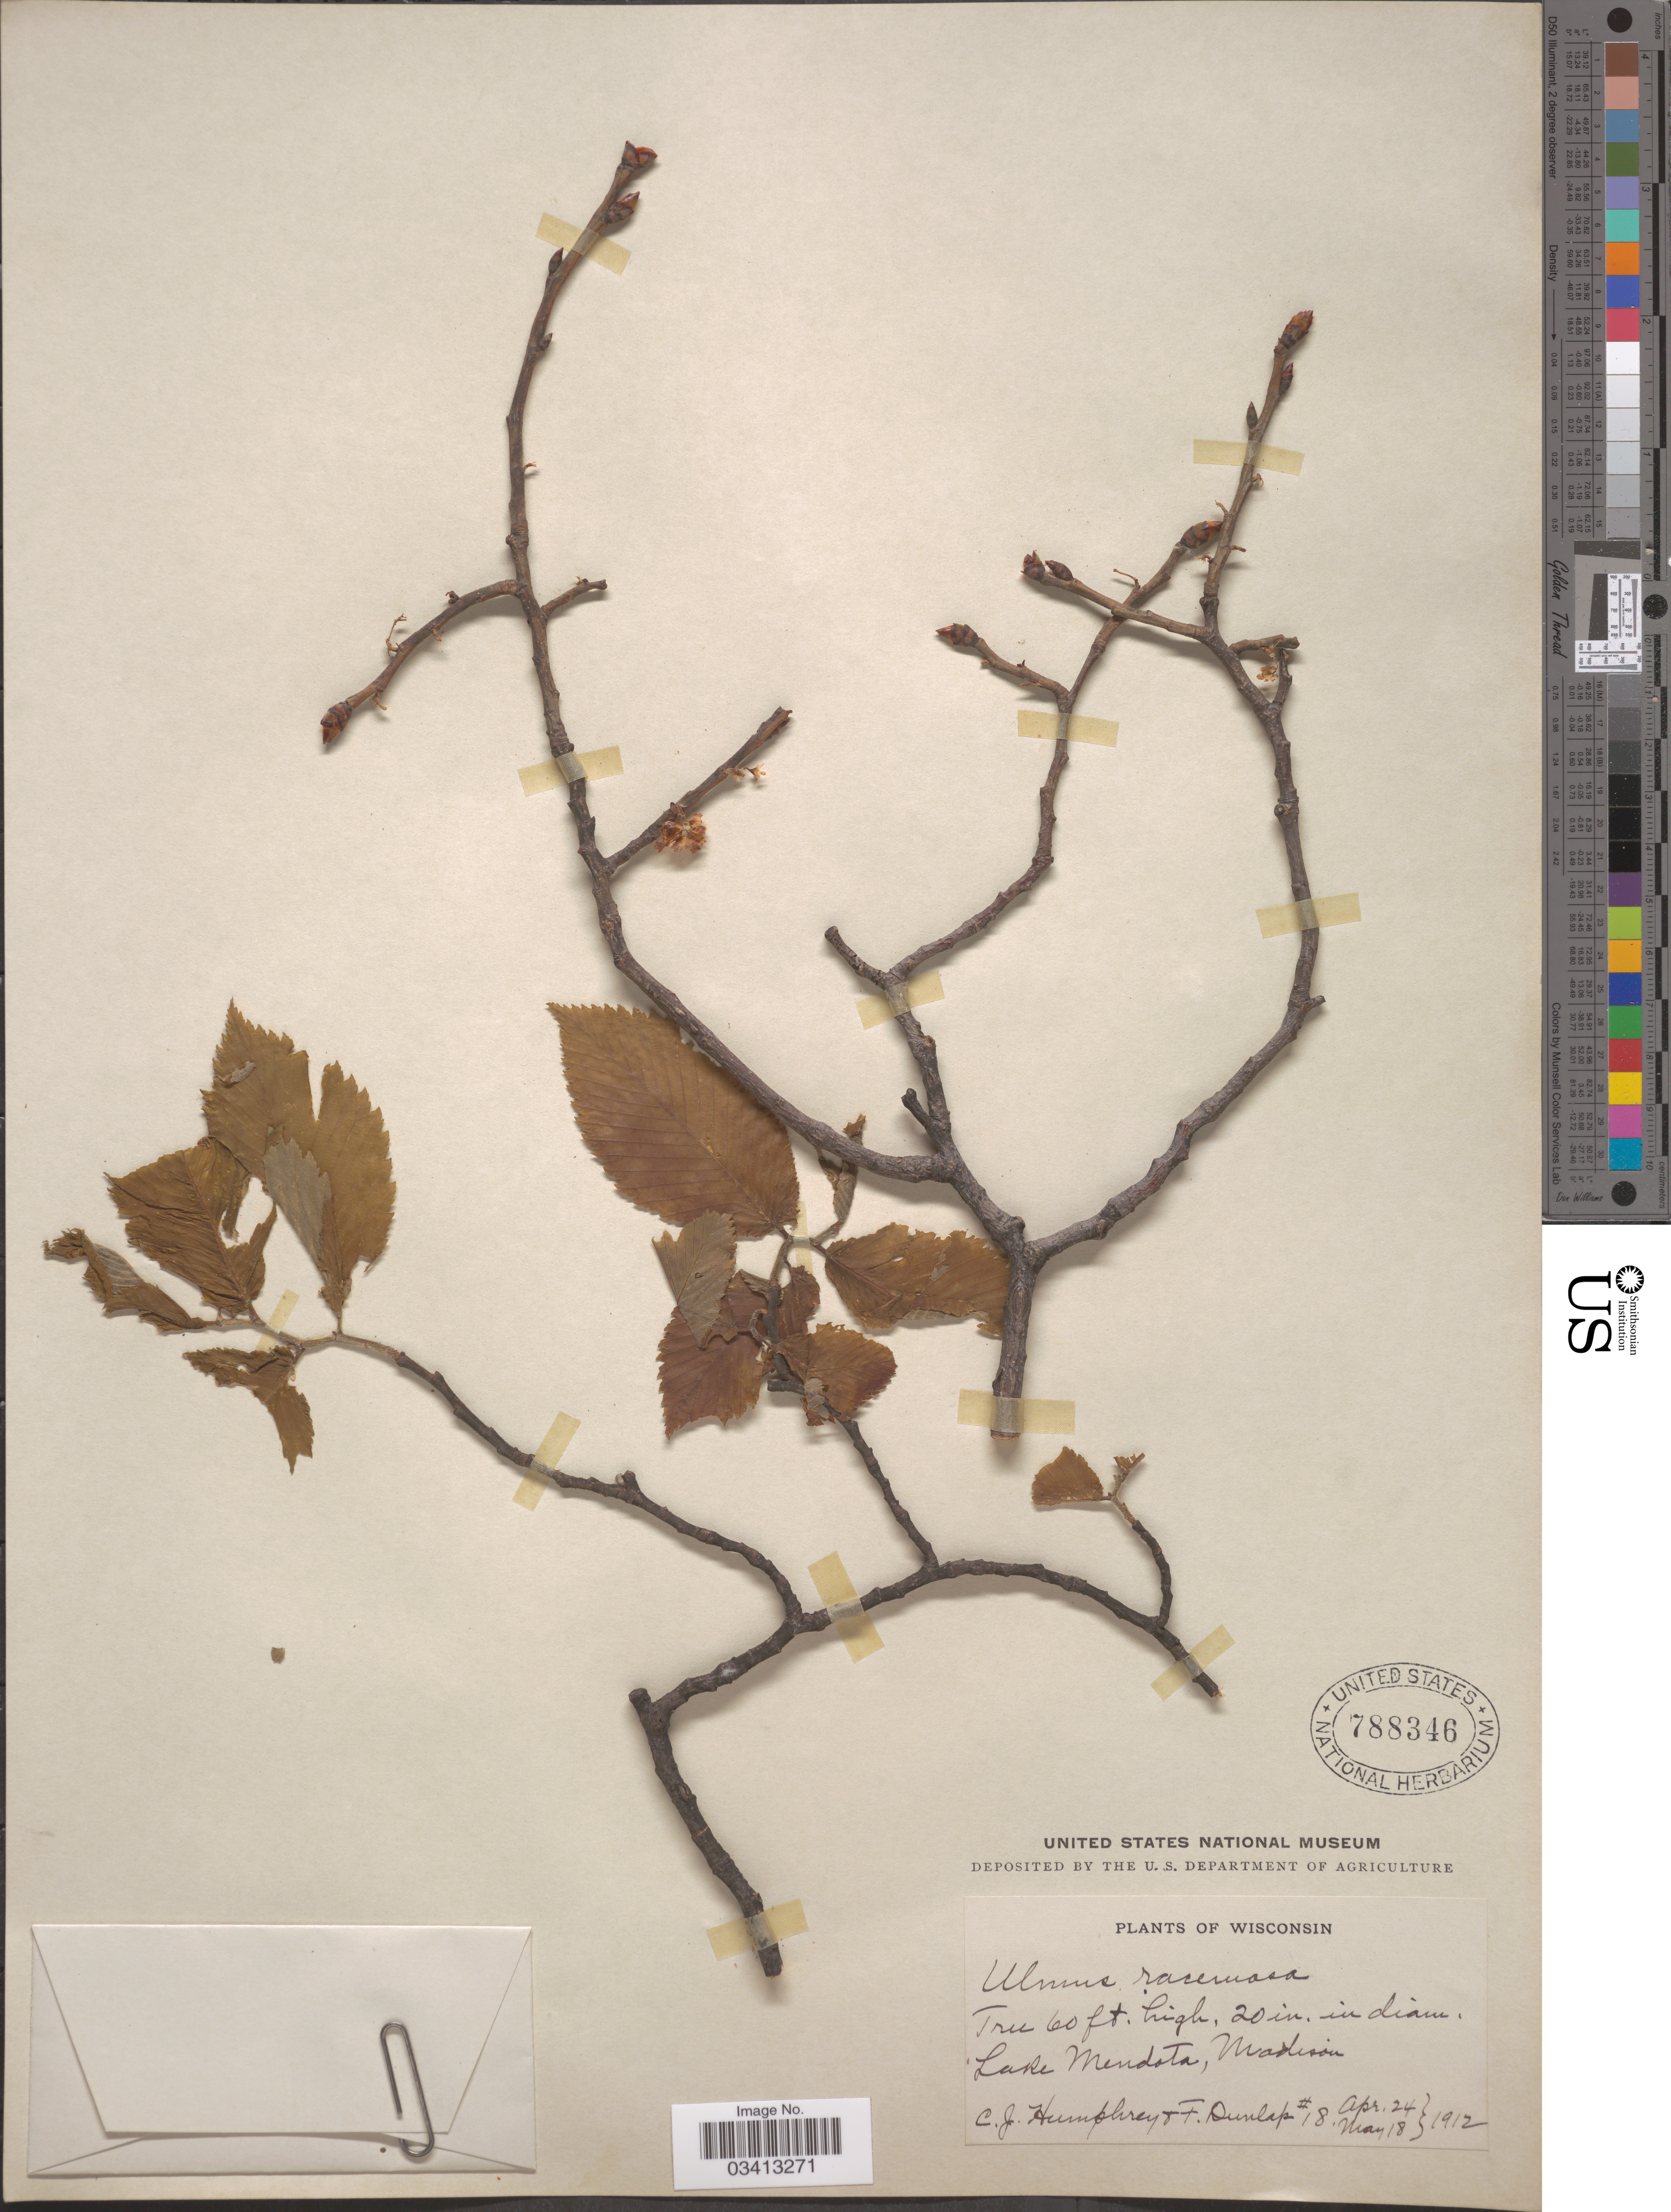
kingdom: Plantae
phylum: Tracheophyta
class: Magnoliopsida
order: Rosales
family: Ulmaceae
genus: Ulmus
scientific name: Ulmus thomasii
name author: Sarg.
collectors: C. Humphrey & F. Dunlap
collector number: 18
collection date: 1912-04-24/1912-05-18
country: United States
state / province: Wisconsin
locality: Lake Mendota, Madison.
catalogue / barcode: US 788346